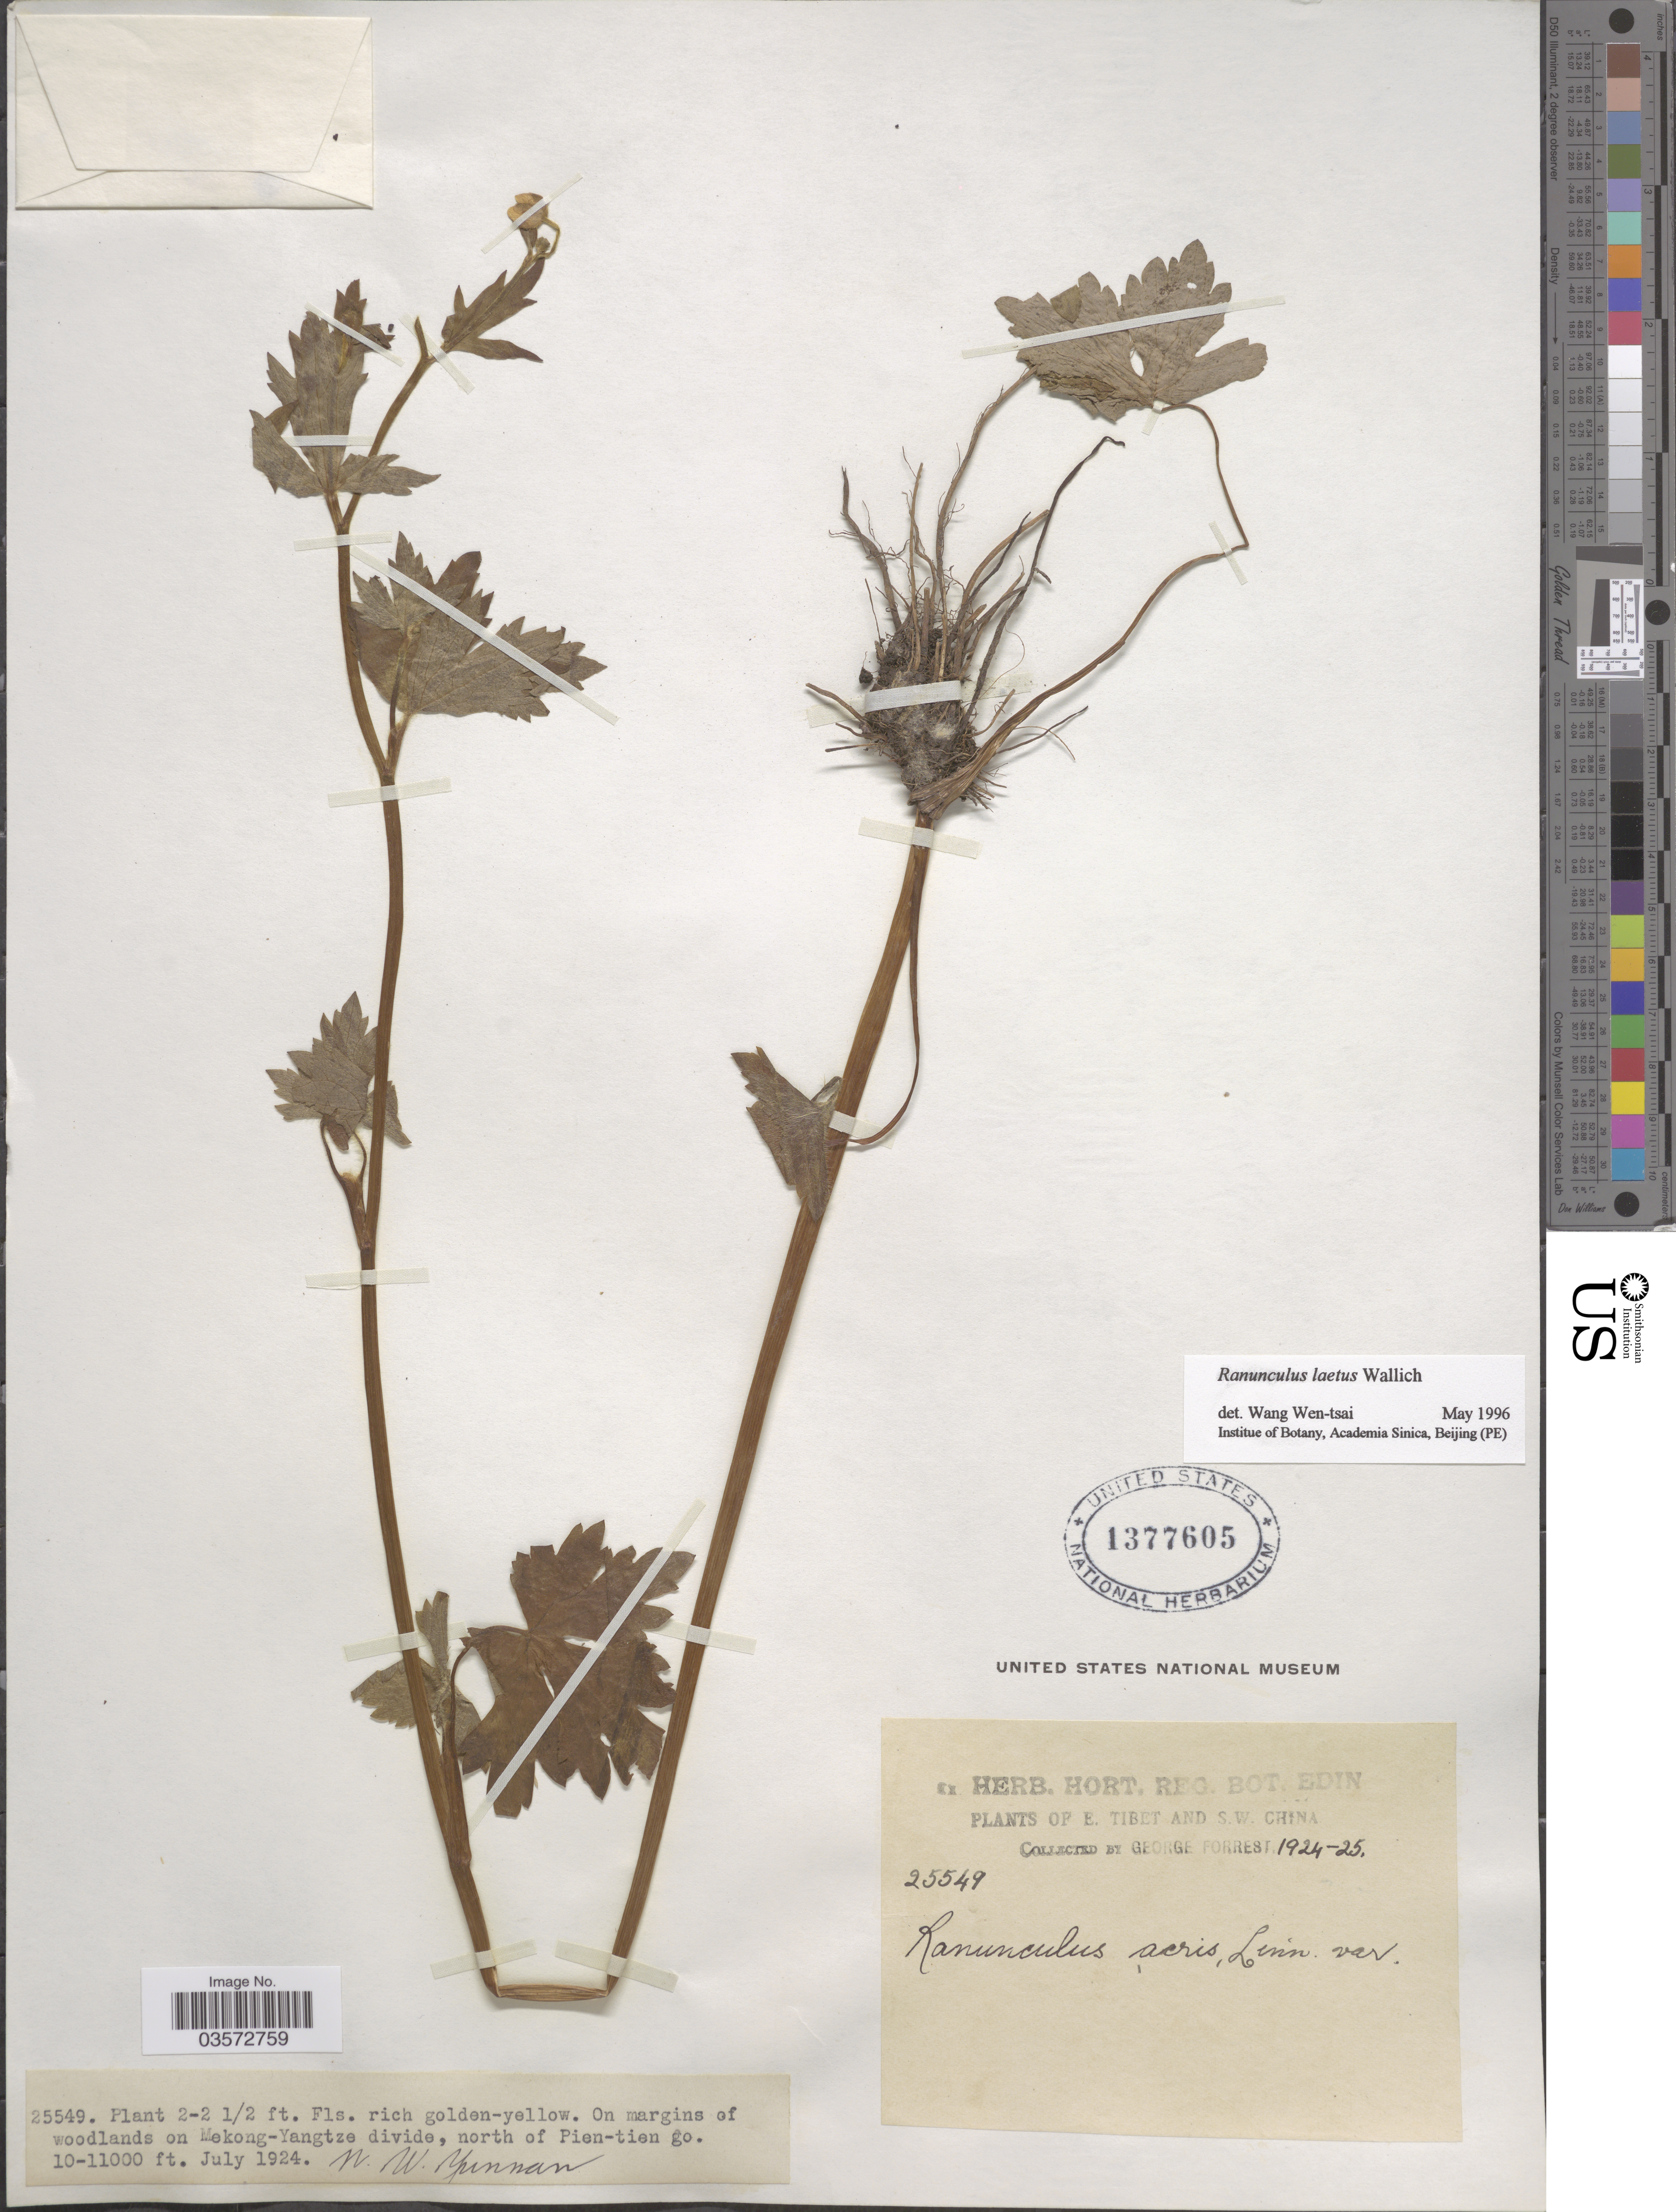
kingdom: Plantae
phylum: Tracheophyta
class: Magnoliopsida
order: Ranunculales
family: Ranunculaceae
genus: Ranunculus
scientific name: Ranunculus laetus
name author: Wall. ex Hook. f. & J.W. Thomson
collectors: G. Forrest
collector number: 25549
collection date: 1924-07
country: China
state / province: Yunnan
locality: E. Tibet and S.W. China. On Mekong-Yangtze divide, north of Pien-tien go. N.W. Yunnan.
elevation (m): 3048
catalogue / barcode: US 1377605